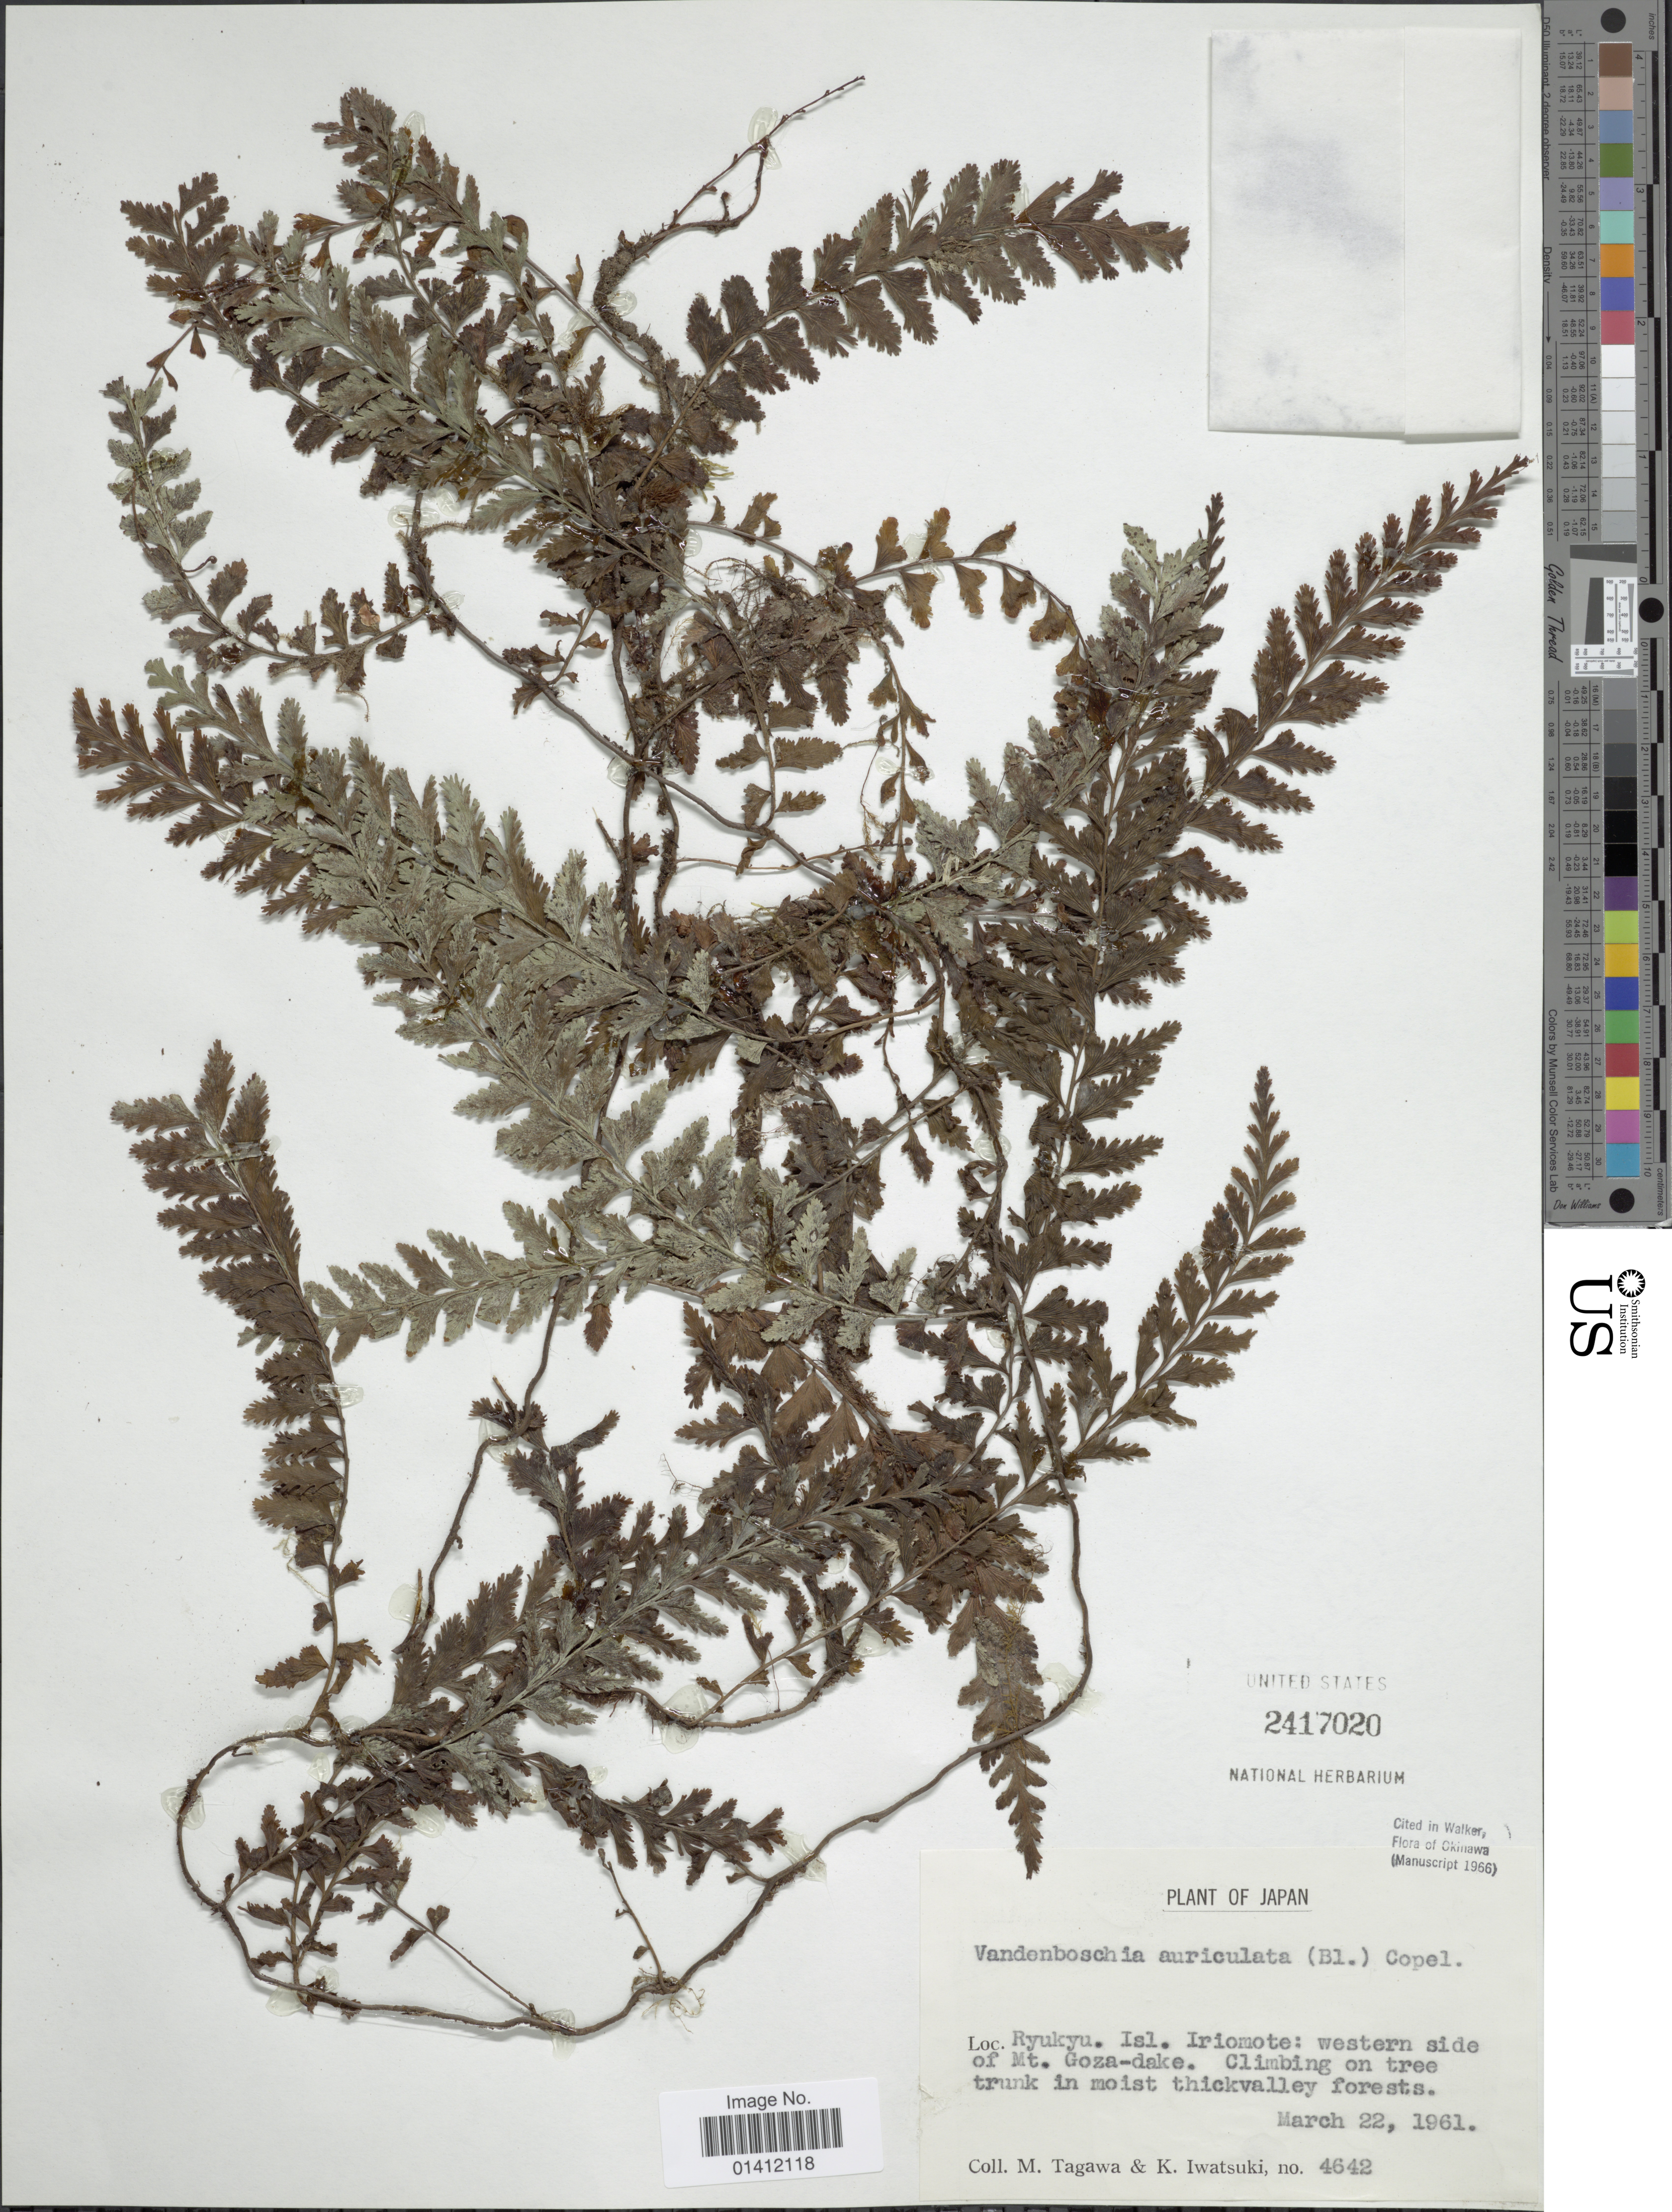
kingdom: Plantae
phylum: Tracheophyta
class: Polypodiopsida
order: Hymenophyllales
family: Hymenophyllaceae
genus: Vandenboschia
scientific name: Vandenboschia auriculata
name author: (Blume) Copel.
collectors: M. Tagawa & K. Iwatsuki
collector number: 4642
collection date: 1961-03-22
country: Japan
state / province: Okinawa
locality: Ryukyu. isl. Iriomote; western side of Mt. Goza-dake. Climbing on tree trunk in moist thickvalley forests.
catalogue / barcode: US 2417020